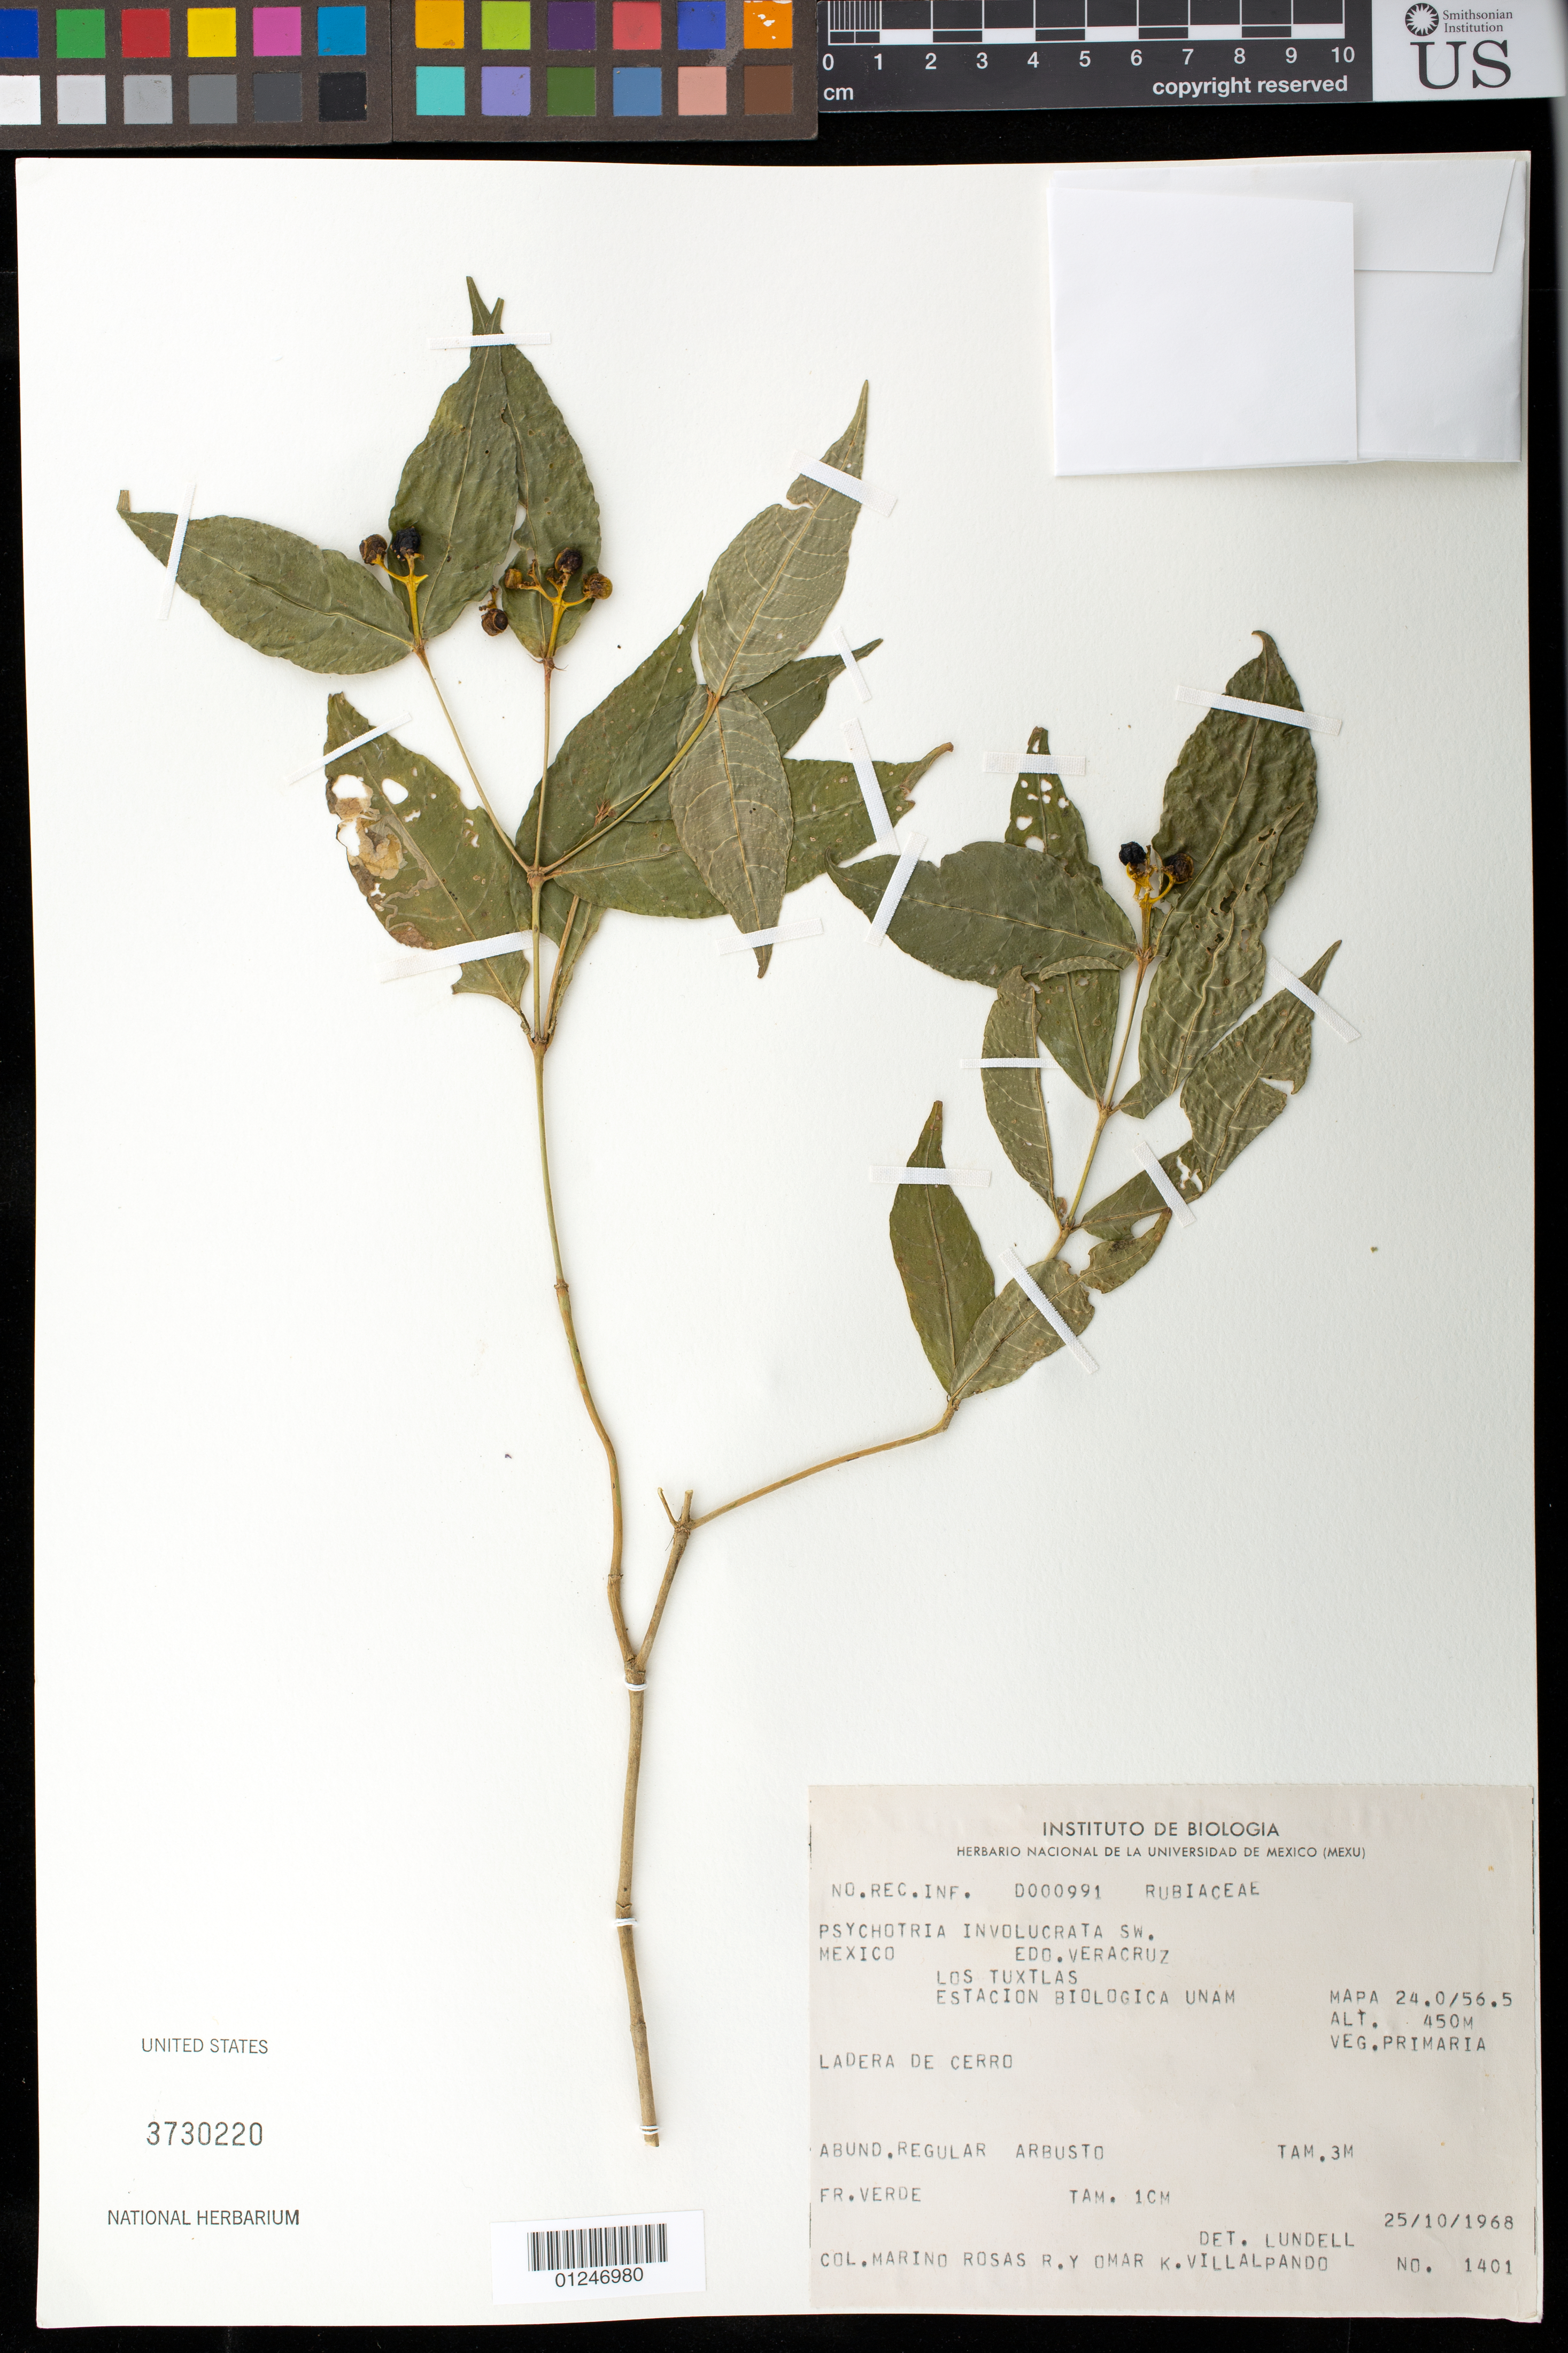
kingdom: Plantae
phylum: Tracheophyta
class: Magnoliopsida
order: Gentianales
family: Rubiaceae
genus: Psychotria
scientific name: Psychotria involucrata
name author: Sw.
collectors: M. Rosas R., Omar & K. Villalpando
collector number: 1401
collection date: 1968-10-25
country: Mexico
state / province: Veracruz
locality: Los Tuxtlas. Estacion Biologica Unam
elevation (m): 450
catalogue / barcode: US 3730220